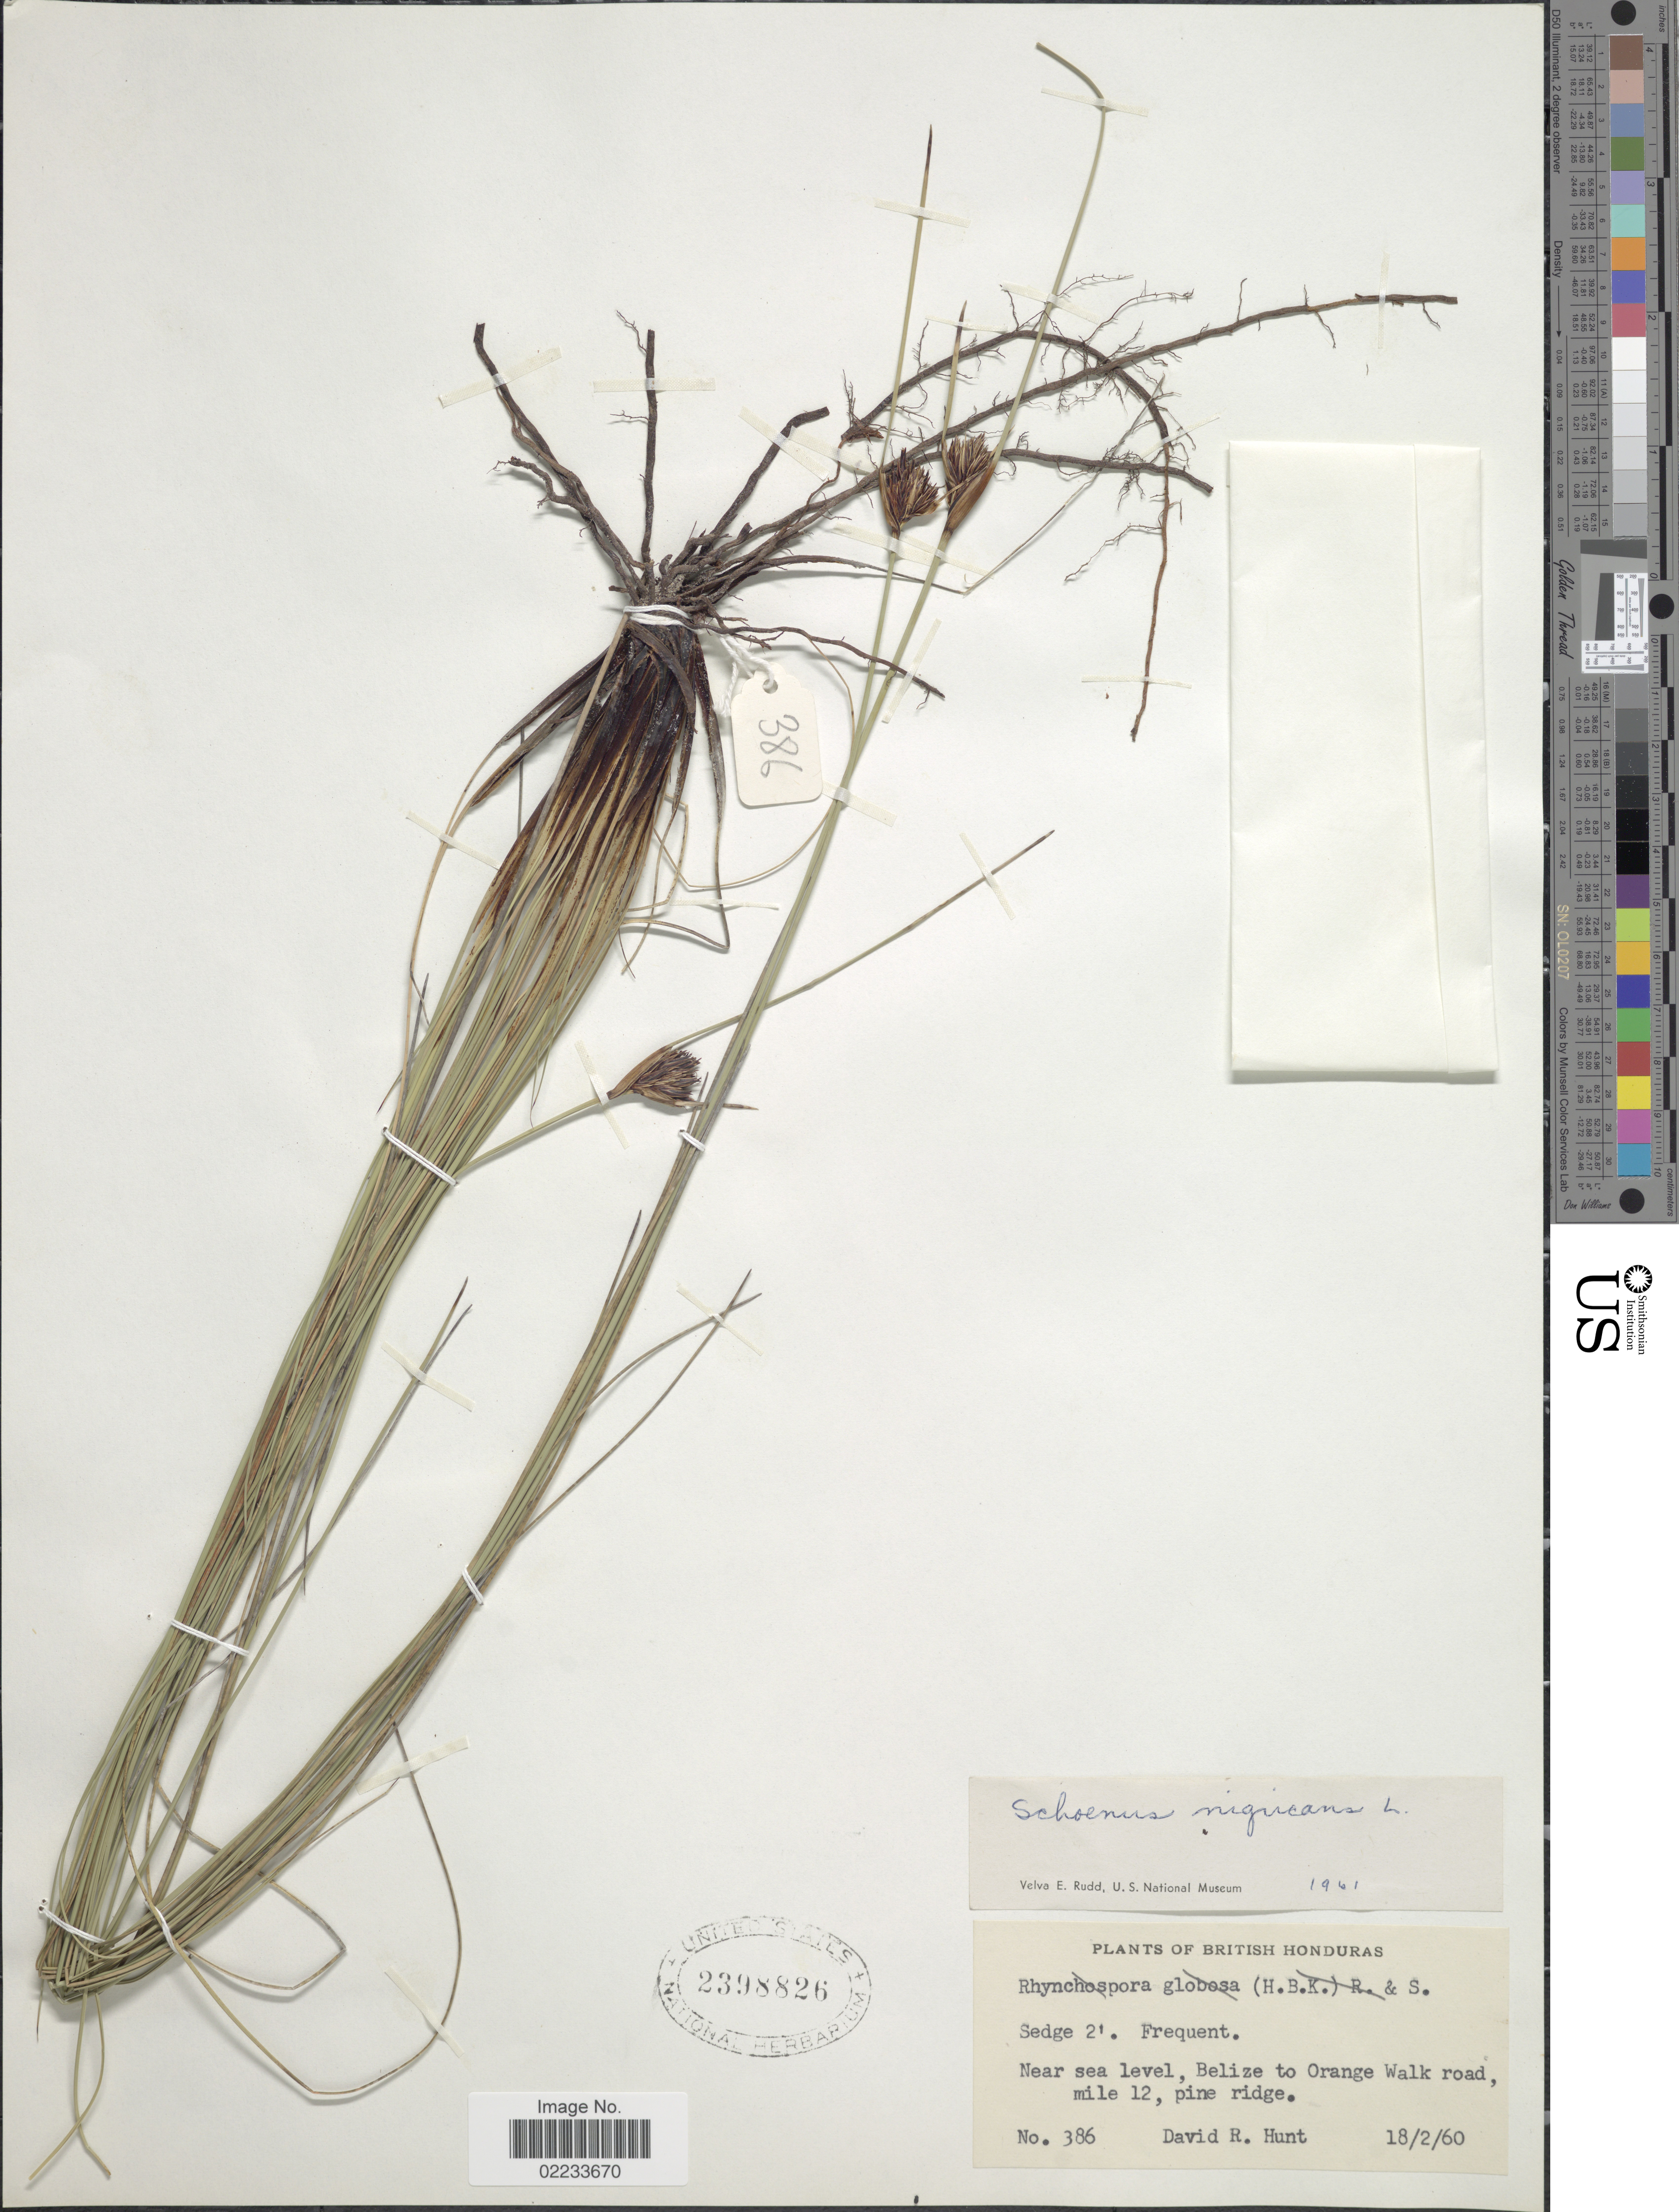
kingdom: Plantae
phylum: Tracheophyta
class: Liliopsida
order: Poales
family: Cyperaceae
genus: Schoenus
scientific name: Schoenus nigricans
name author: L.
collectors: D. R. Hunt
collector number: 386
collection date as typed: Transcribed d/m/y: 18/2/60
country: Belize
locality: British Honduras, Belize to Orange Walk road, mile 12, pine ridge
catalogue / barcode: US 2398826